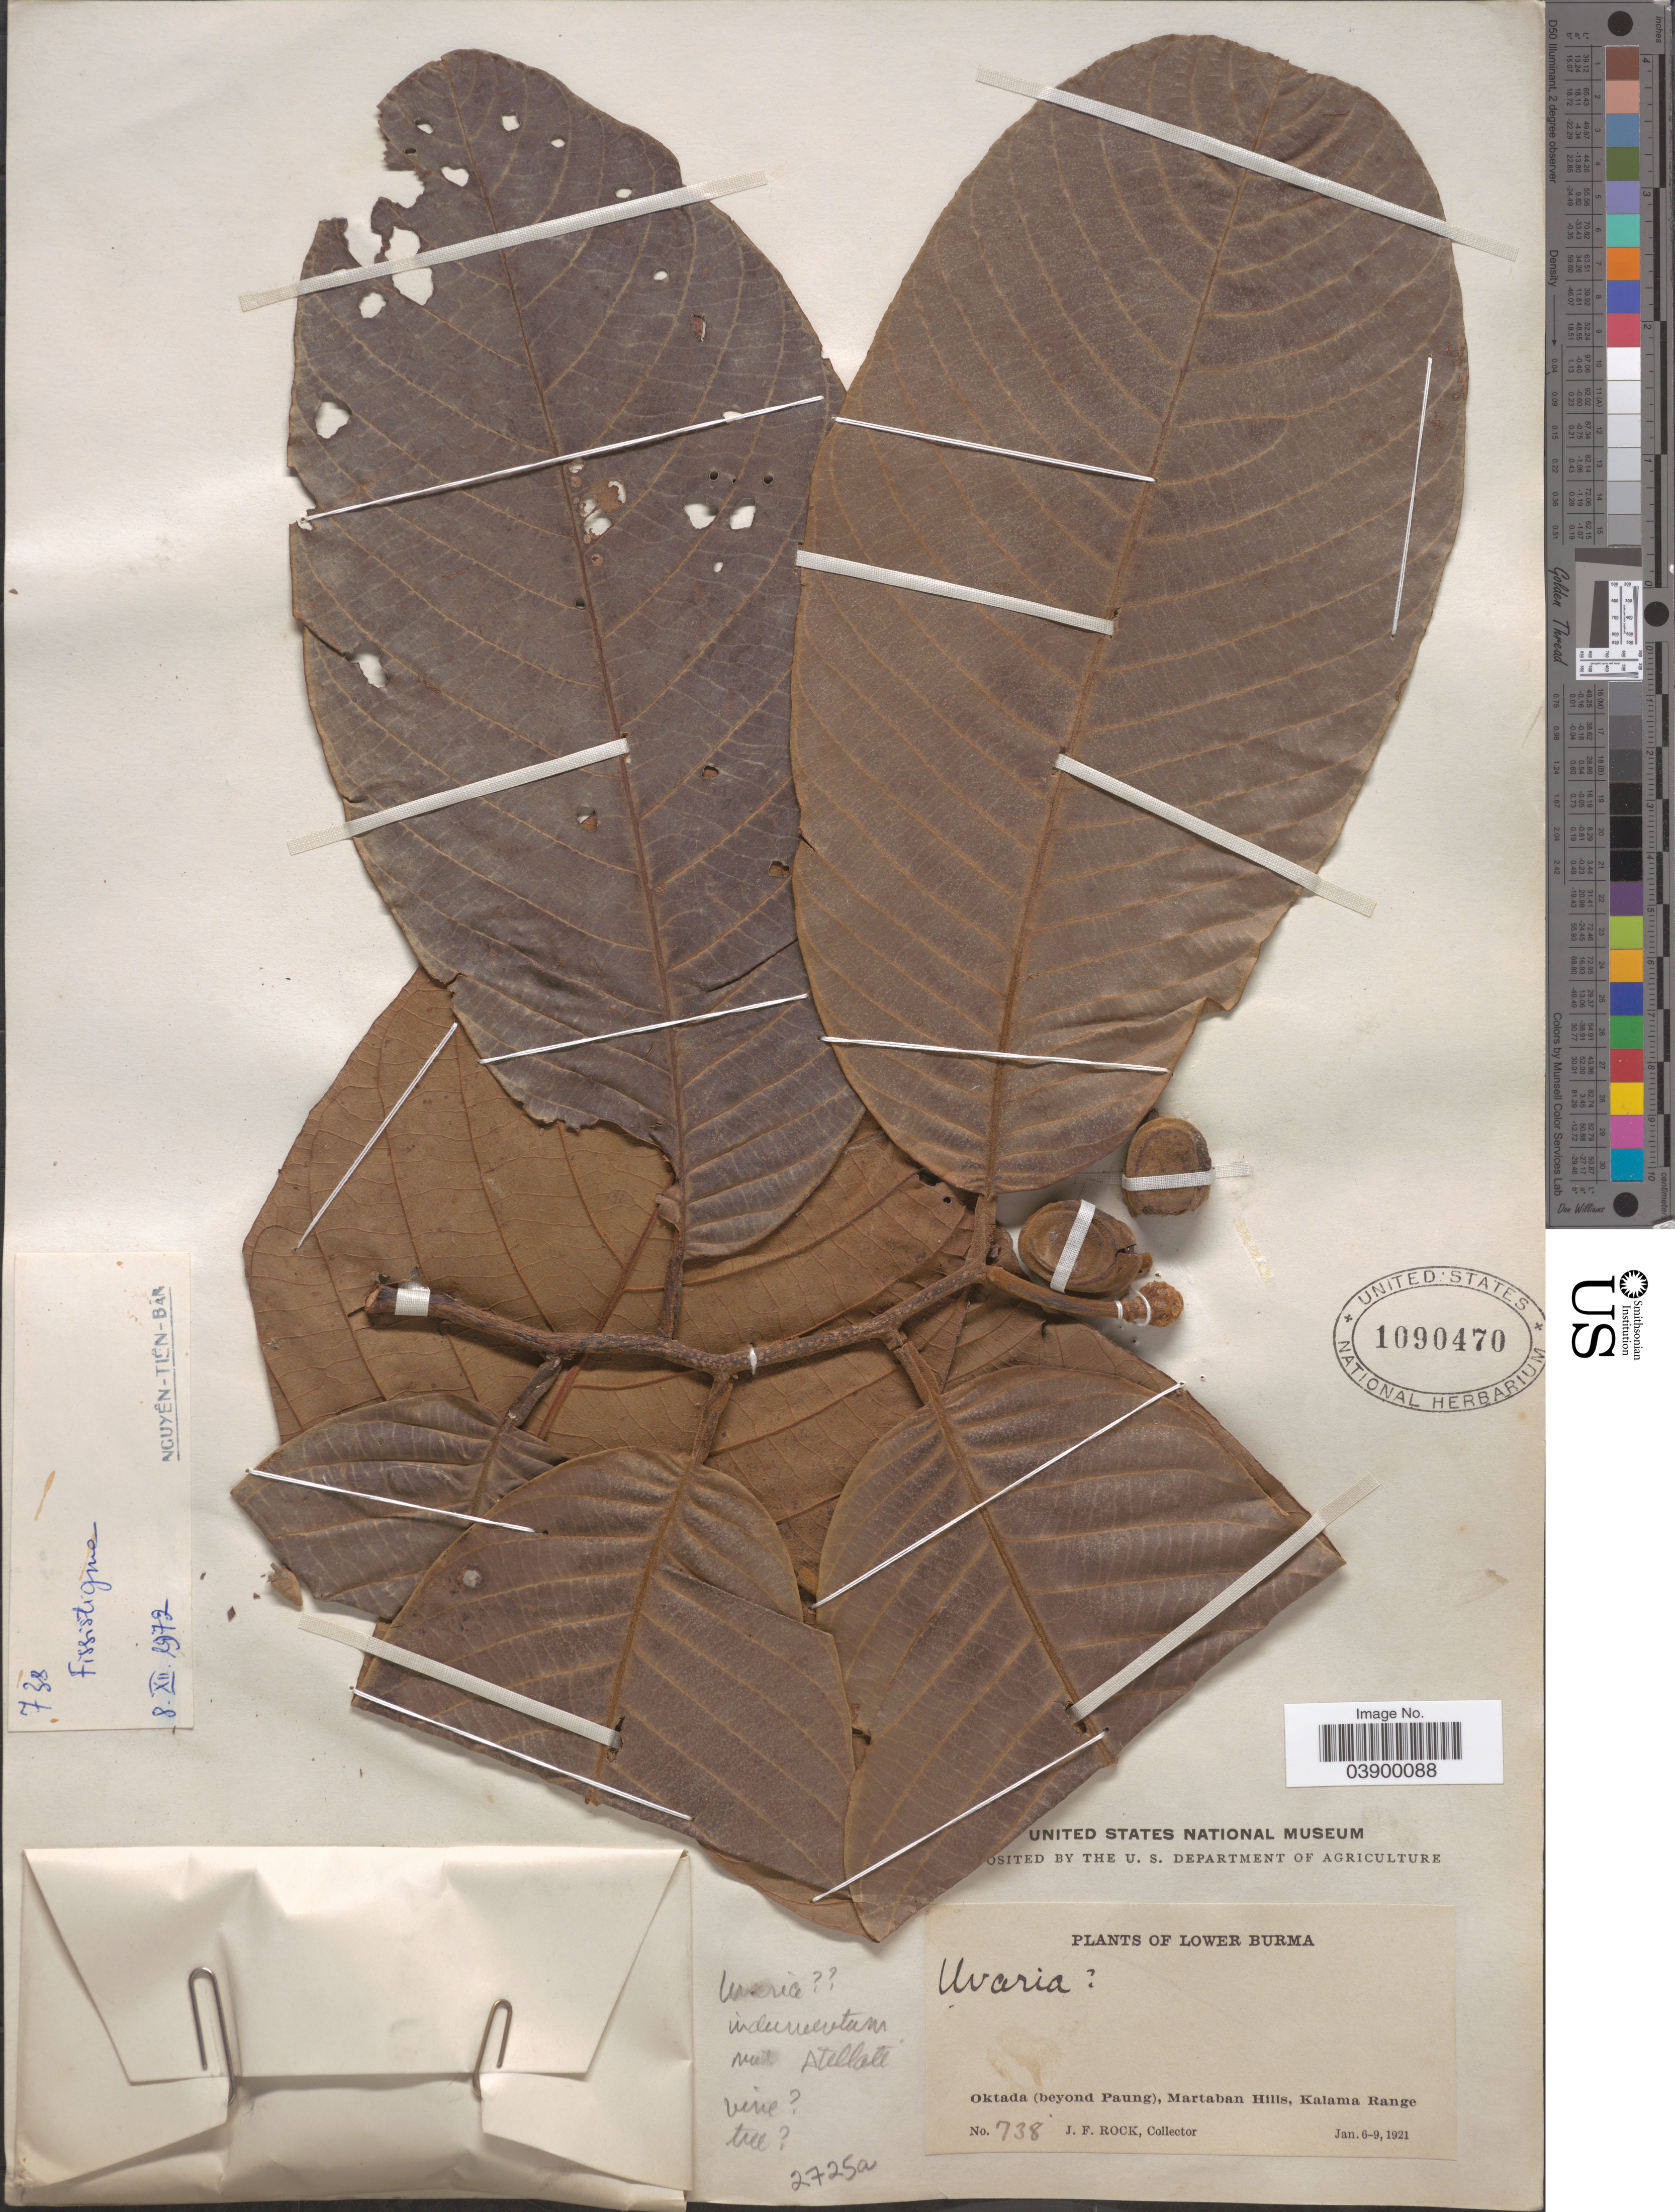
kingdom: Plantae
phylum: Tracheophyta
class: Magnoliopsida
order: Magnoliales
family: Annonaceae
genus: Fissistigma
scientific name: Fissistigma sp.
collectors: J. Rock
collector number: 738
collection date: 1921-01-06/1921-01-09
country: Myanmar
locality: Lower Burma. Oktada (beyond Paung), Martaban Hills, Kalama Range.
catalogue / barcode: US 1090470